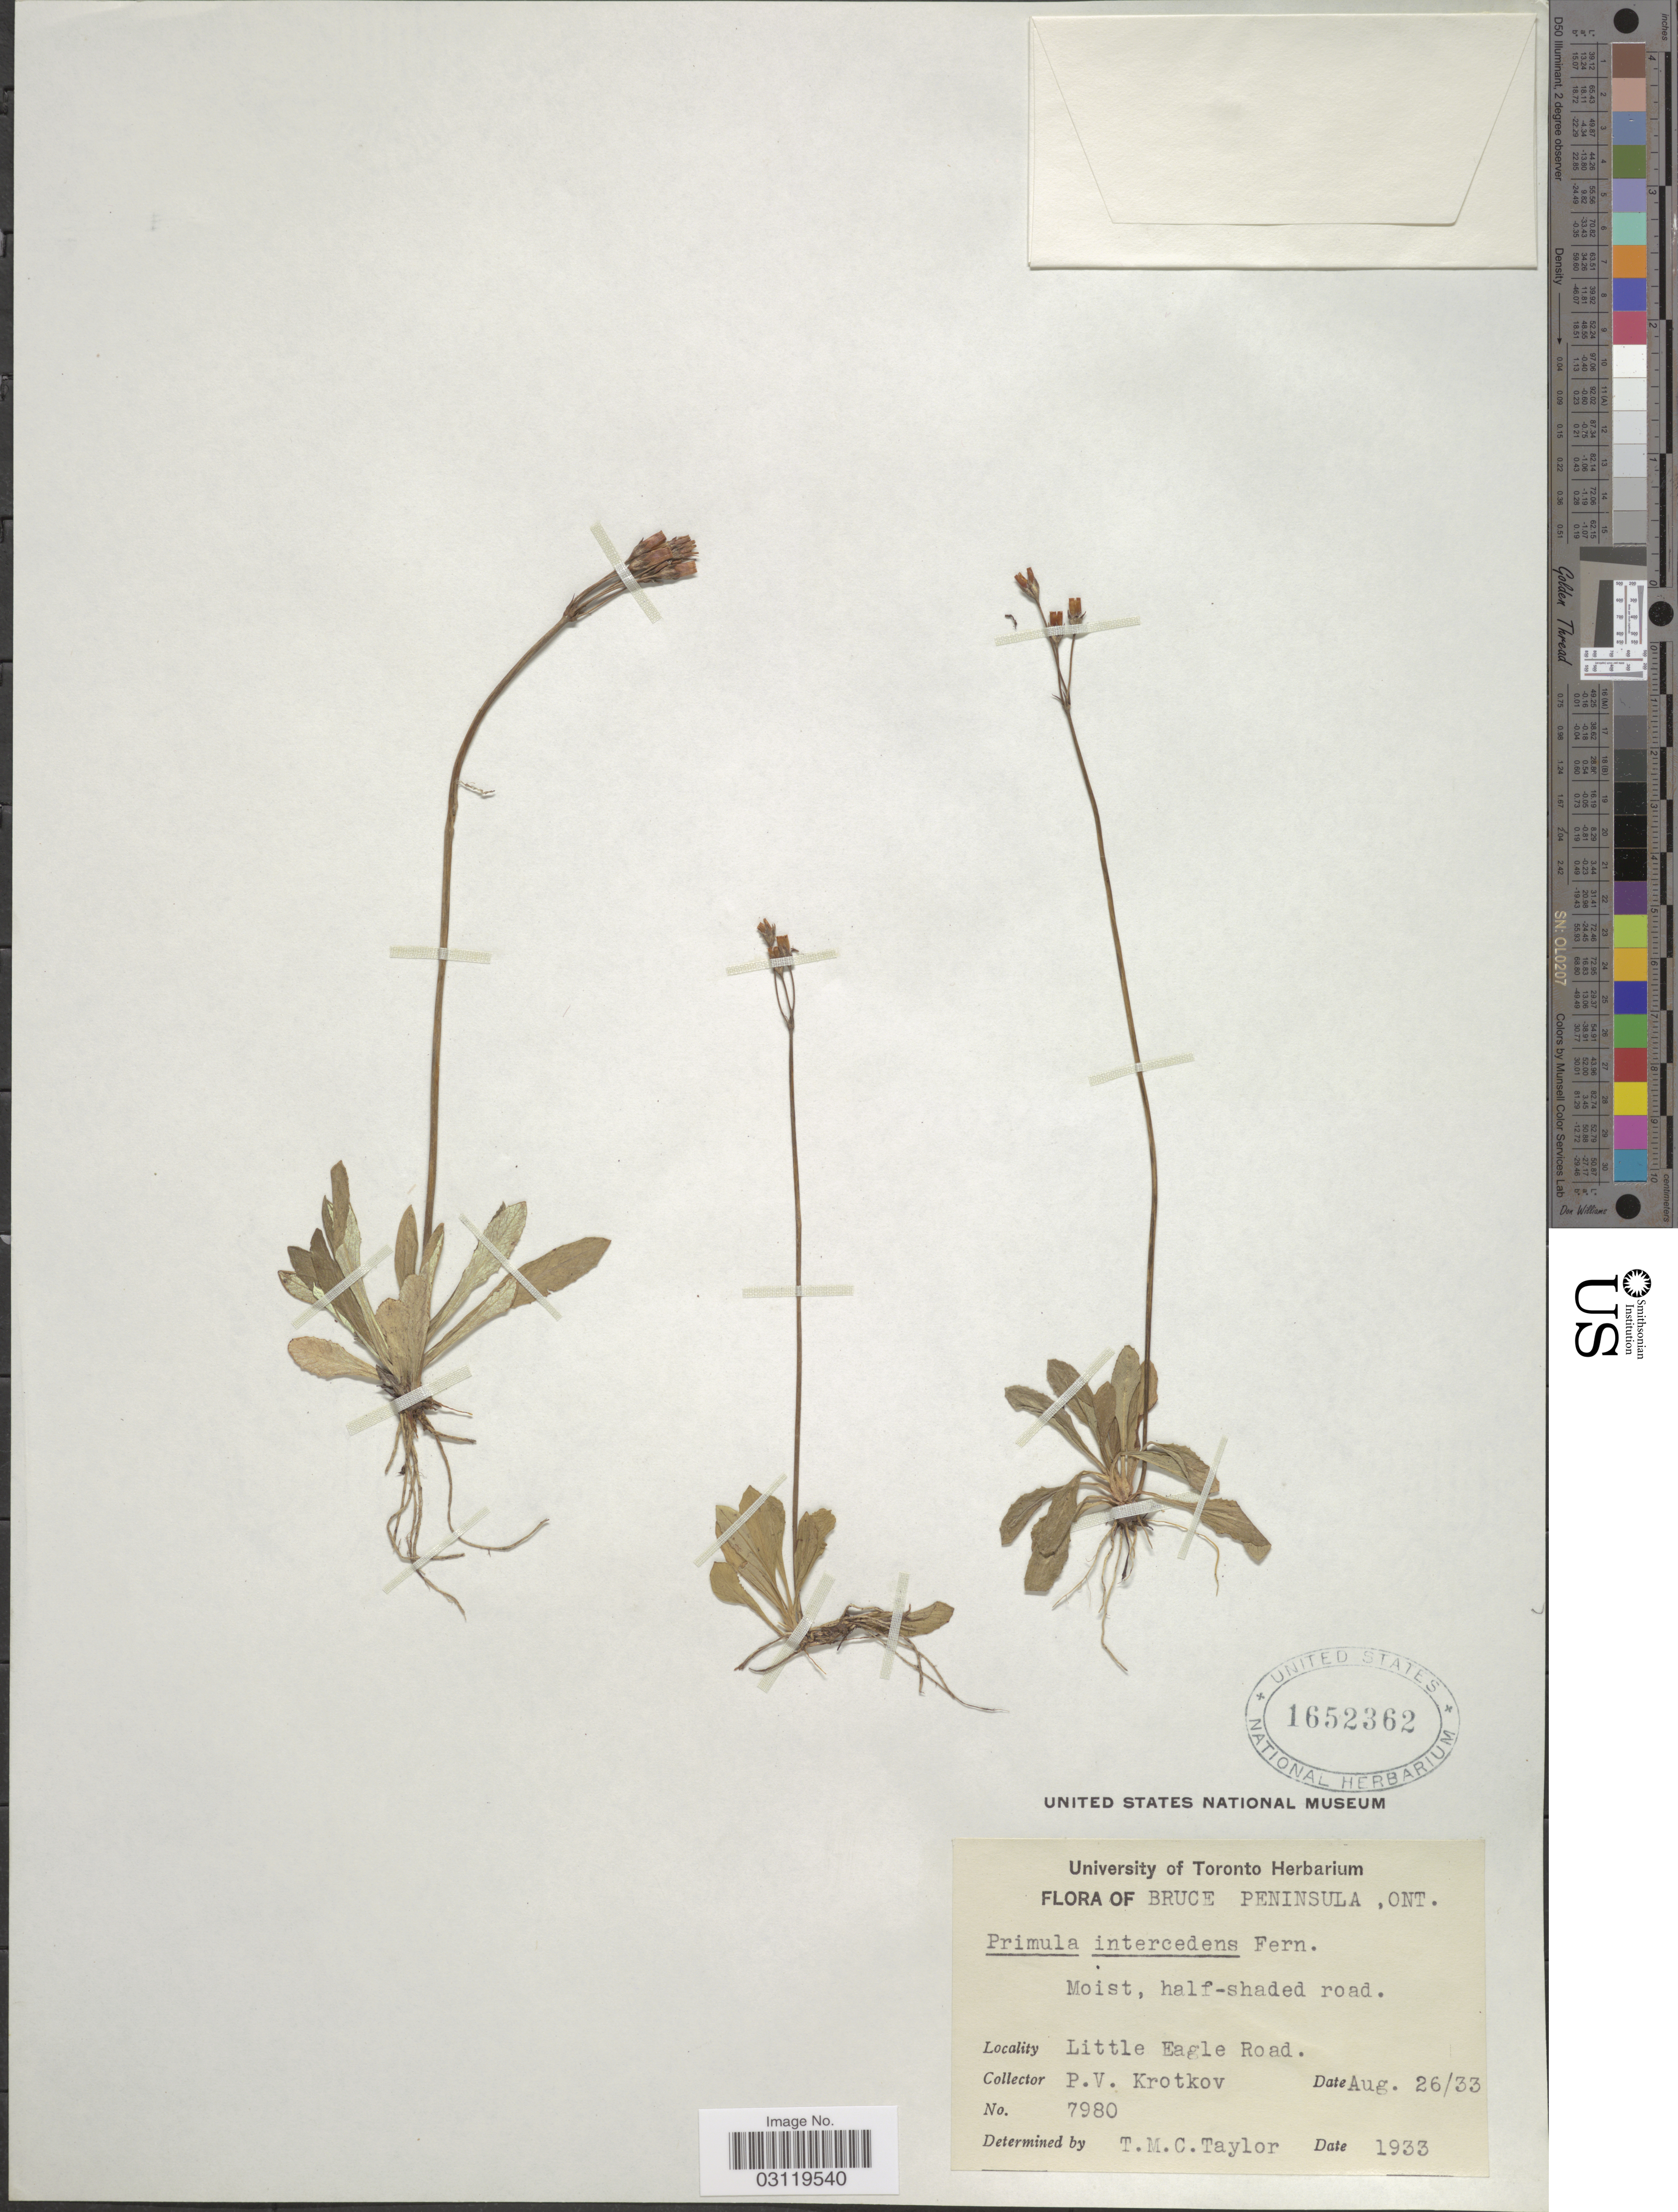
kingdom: Plantae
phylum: Tracheophyta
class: Magnoliopsida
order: Ericales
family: Primulaceae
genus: Primula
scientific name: Primula intercedens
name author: Fernald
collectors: P. V. Krotkov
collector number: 7980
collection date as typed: Transcribed d/m/y: 26/8/33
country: Canada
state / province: Ontario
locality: Bruce Peninsula, Little Eagle Road.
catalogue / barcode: US 1652362